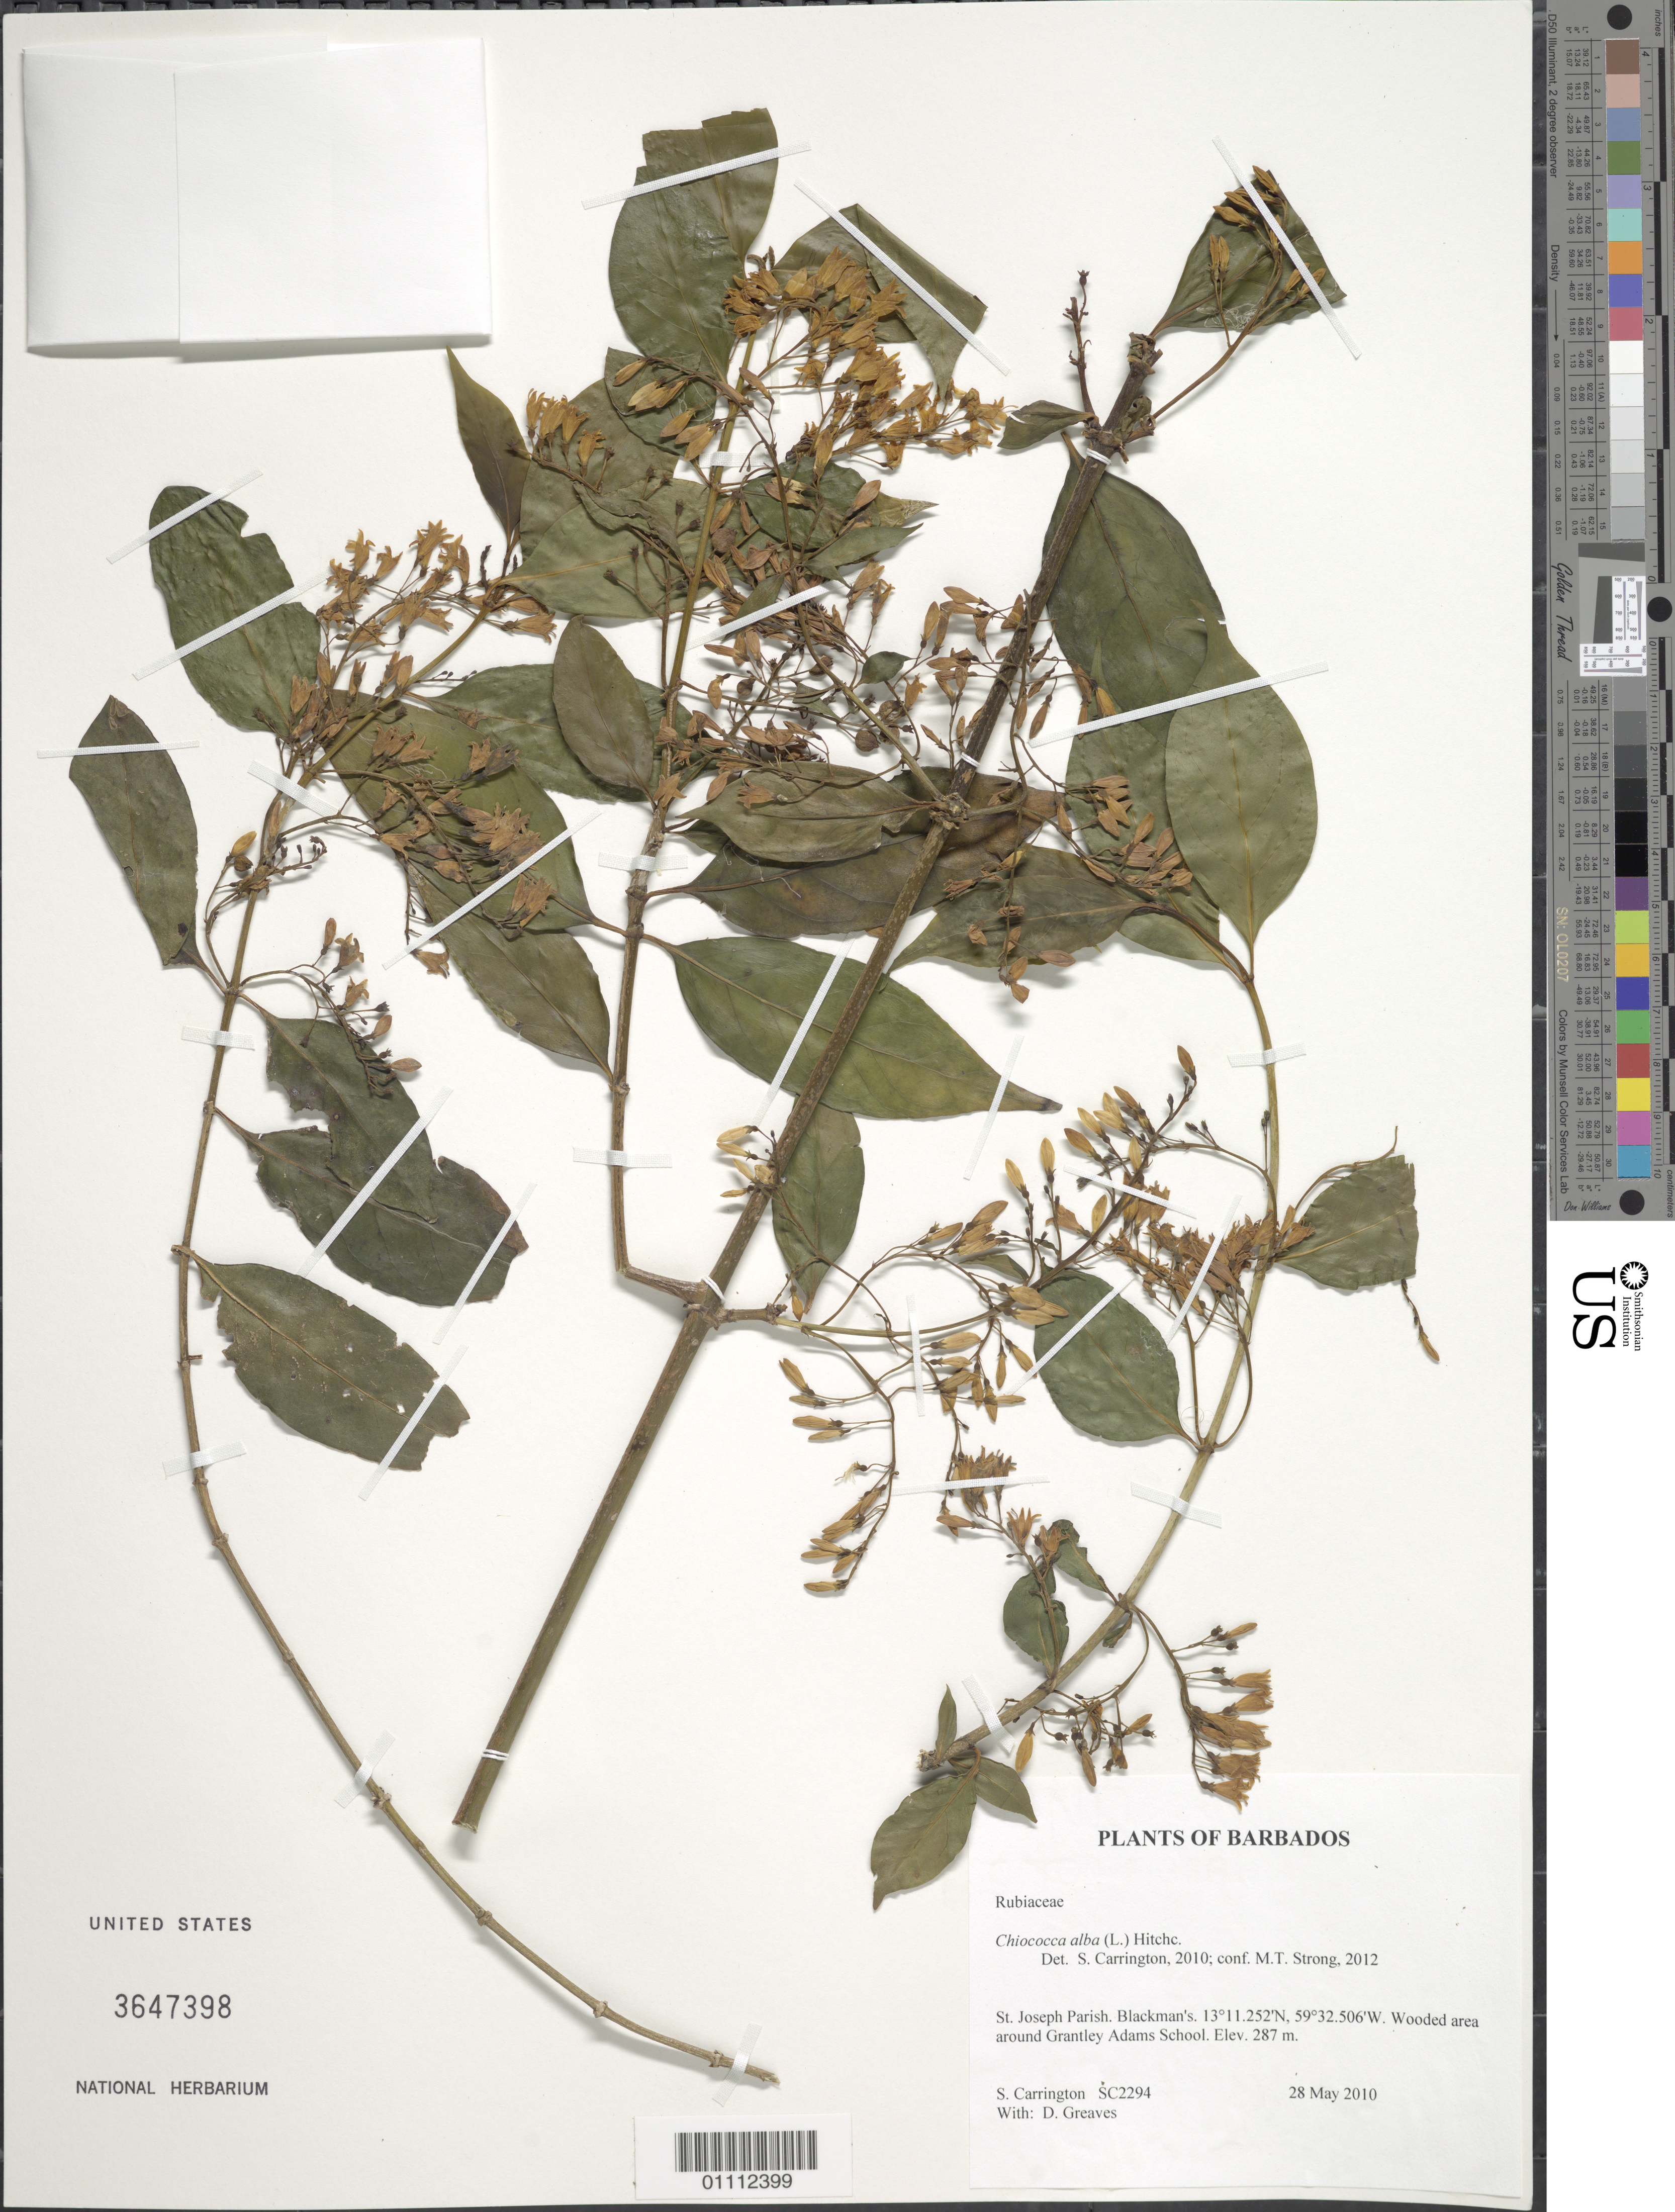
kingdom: Plantae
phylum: Tracheophyta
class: Magnoliopsida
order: Gentianales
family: Rubiaceae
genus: Chiococca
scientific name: Chiococca alba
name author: (L.) Hitchc.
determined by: Carrington, C. M. S.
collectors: C. M. S. Carrington & D. Greaves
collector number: SC2294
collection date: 2010-05-28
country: Barbados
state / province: Saint Joseph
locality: Blackman's. Grantley Adams School.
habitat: Wooded area around school.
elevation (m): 287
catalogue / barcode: US 3647398